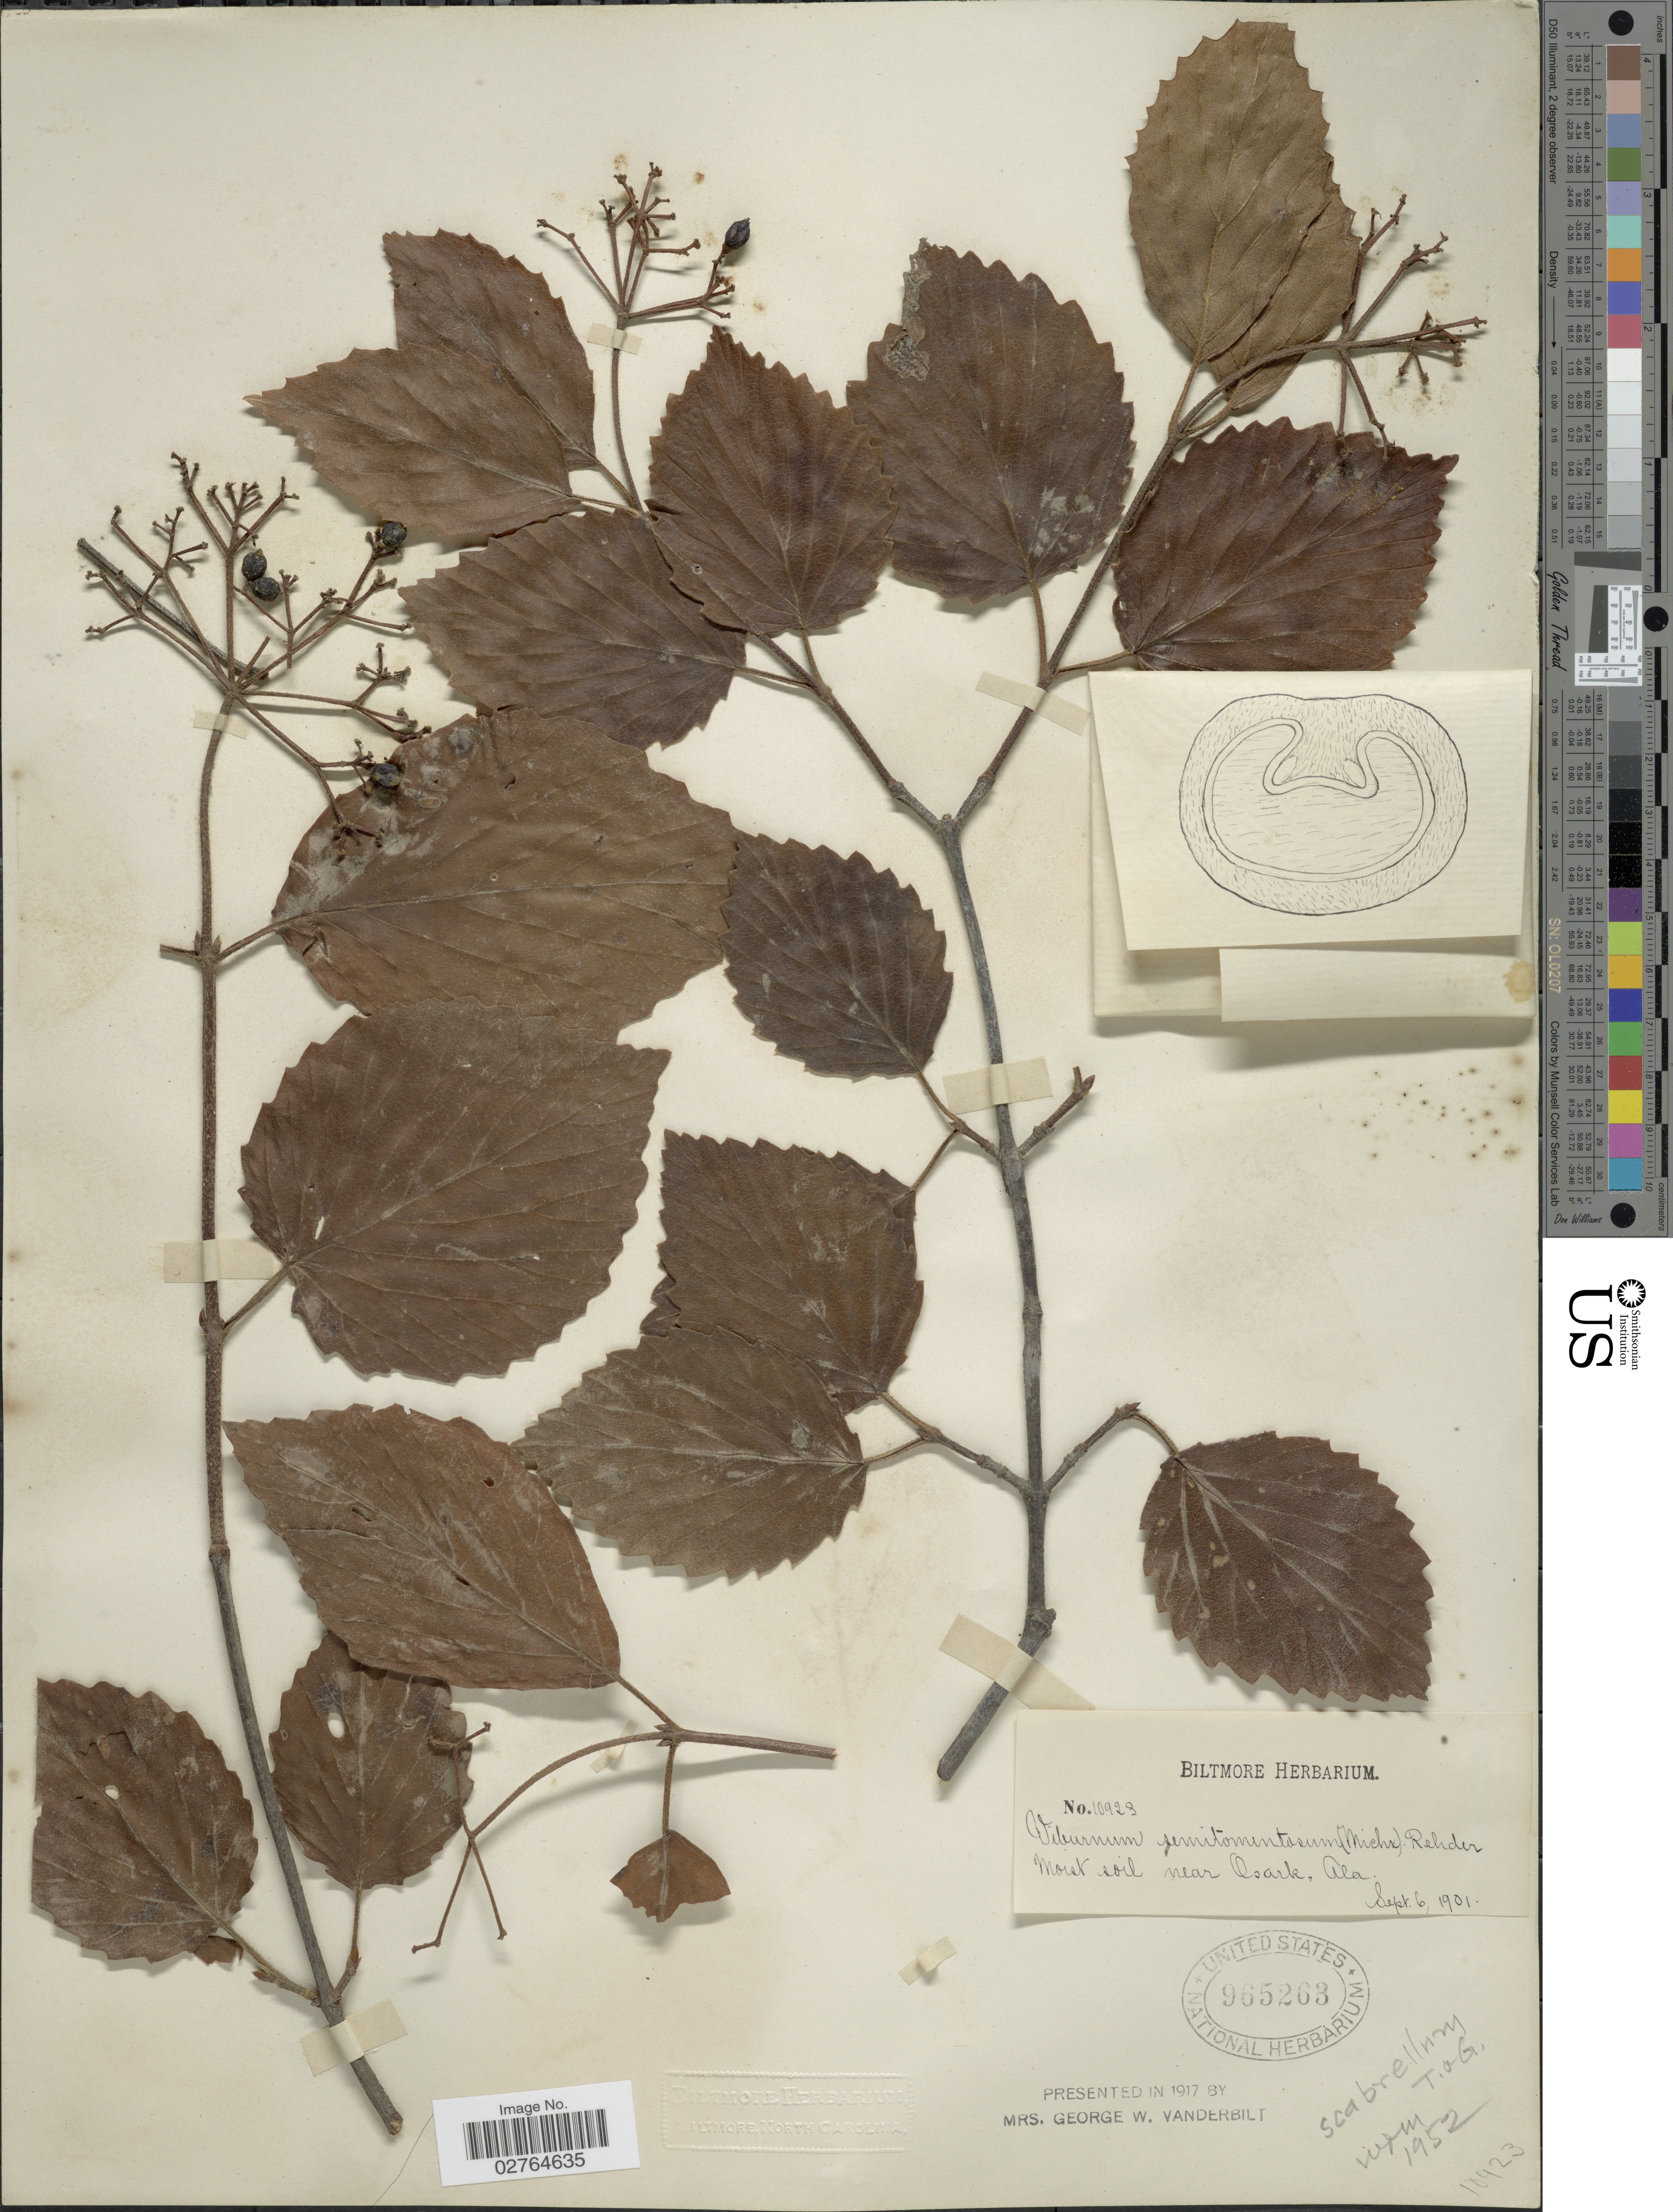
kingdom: Plantae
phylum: Tracheophyta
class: Magnoliopsida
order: Dipsacales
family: Viburnaceae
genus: Viburnum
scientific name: Viburnum scabrellum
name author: (Torr. & A. Gray) Chapm.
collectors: ex herb. Biltmore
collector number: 10923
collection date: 1901-09-06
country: United States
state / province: Alabama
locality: Moist soil near Osark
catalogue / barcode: US 965263